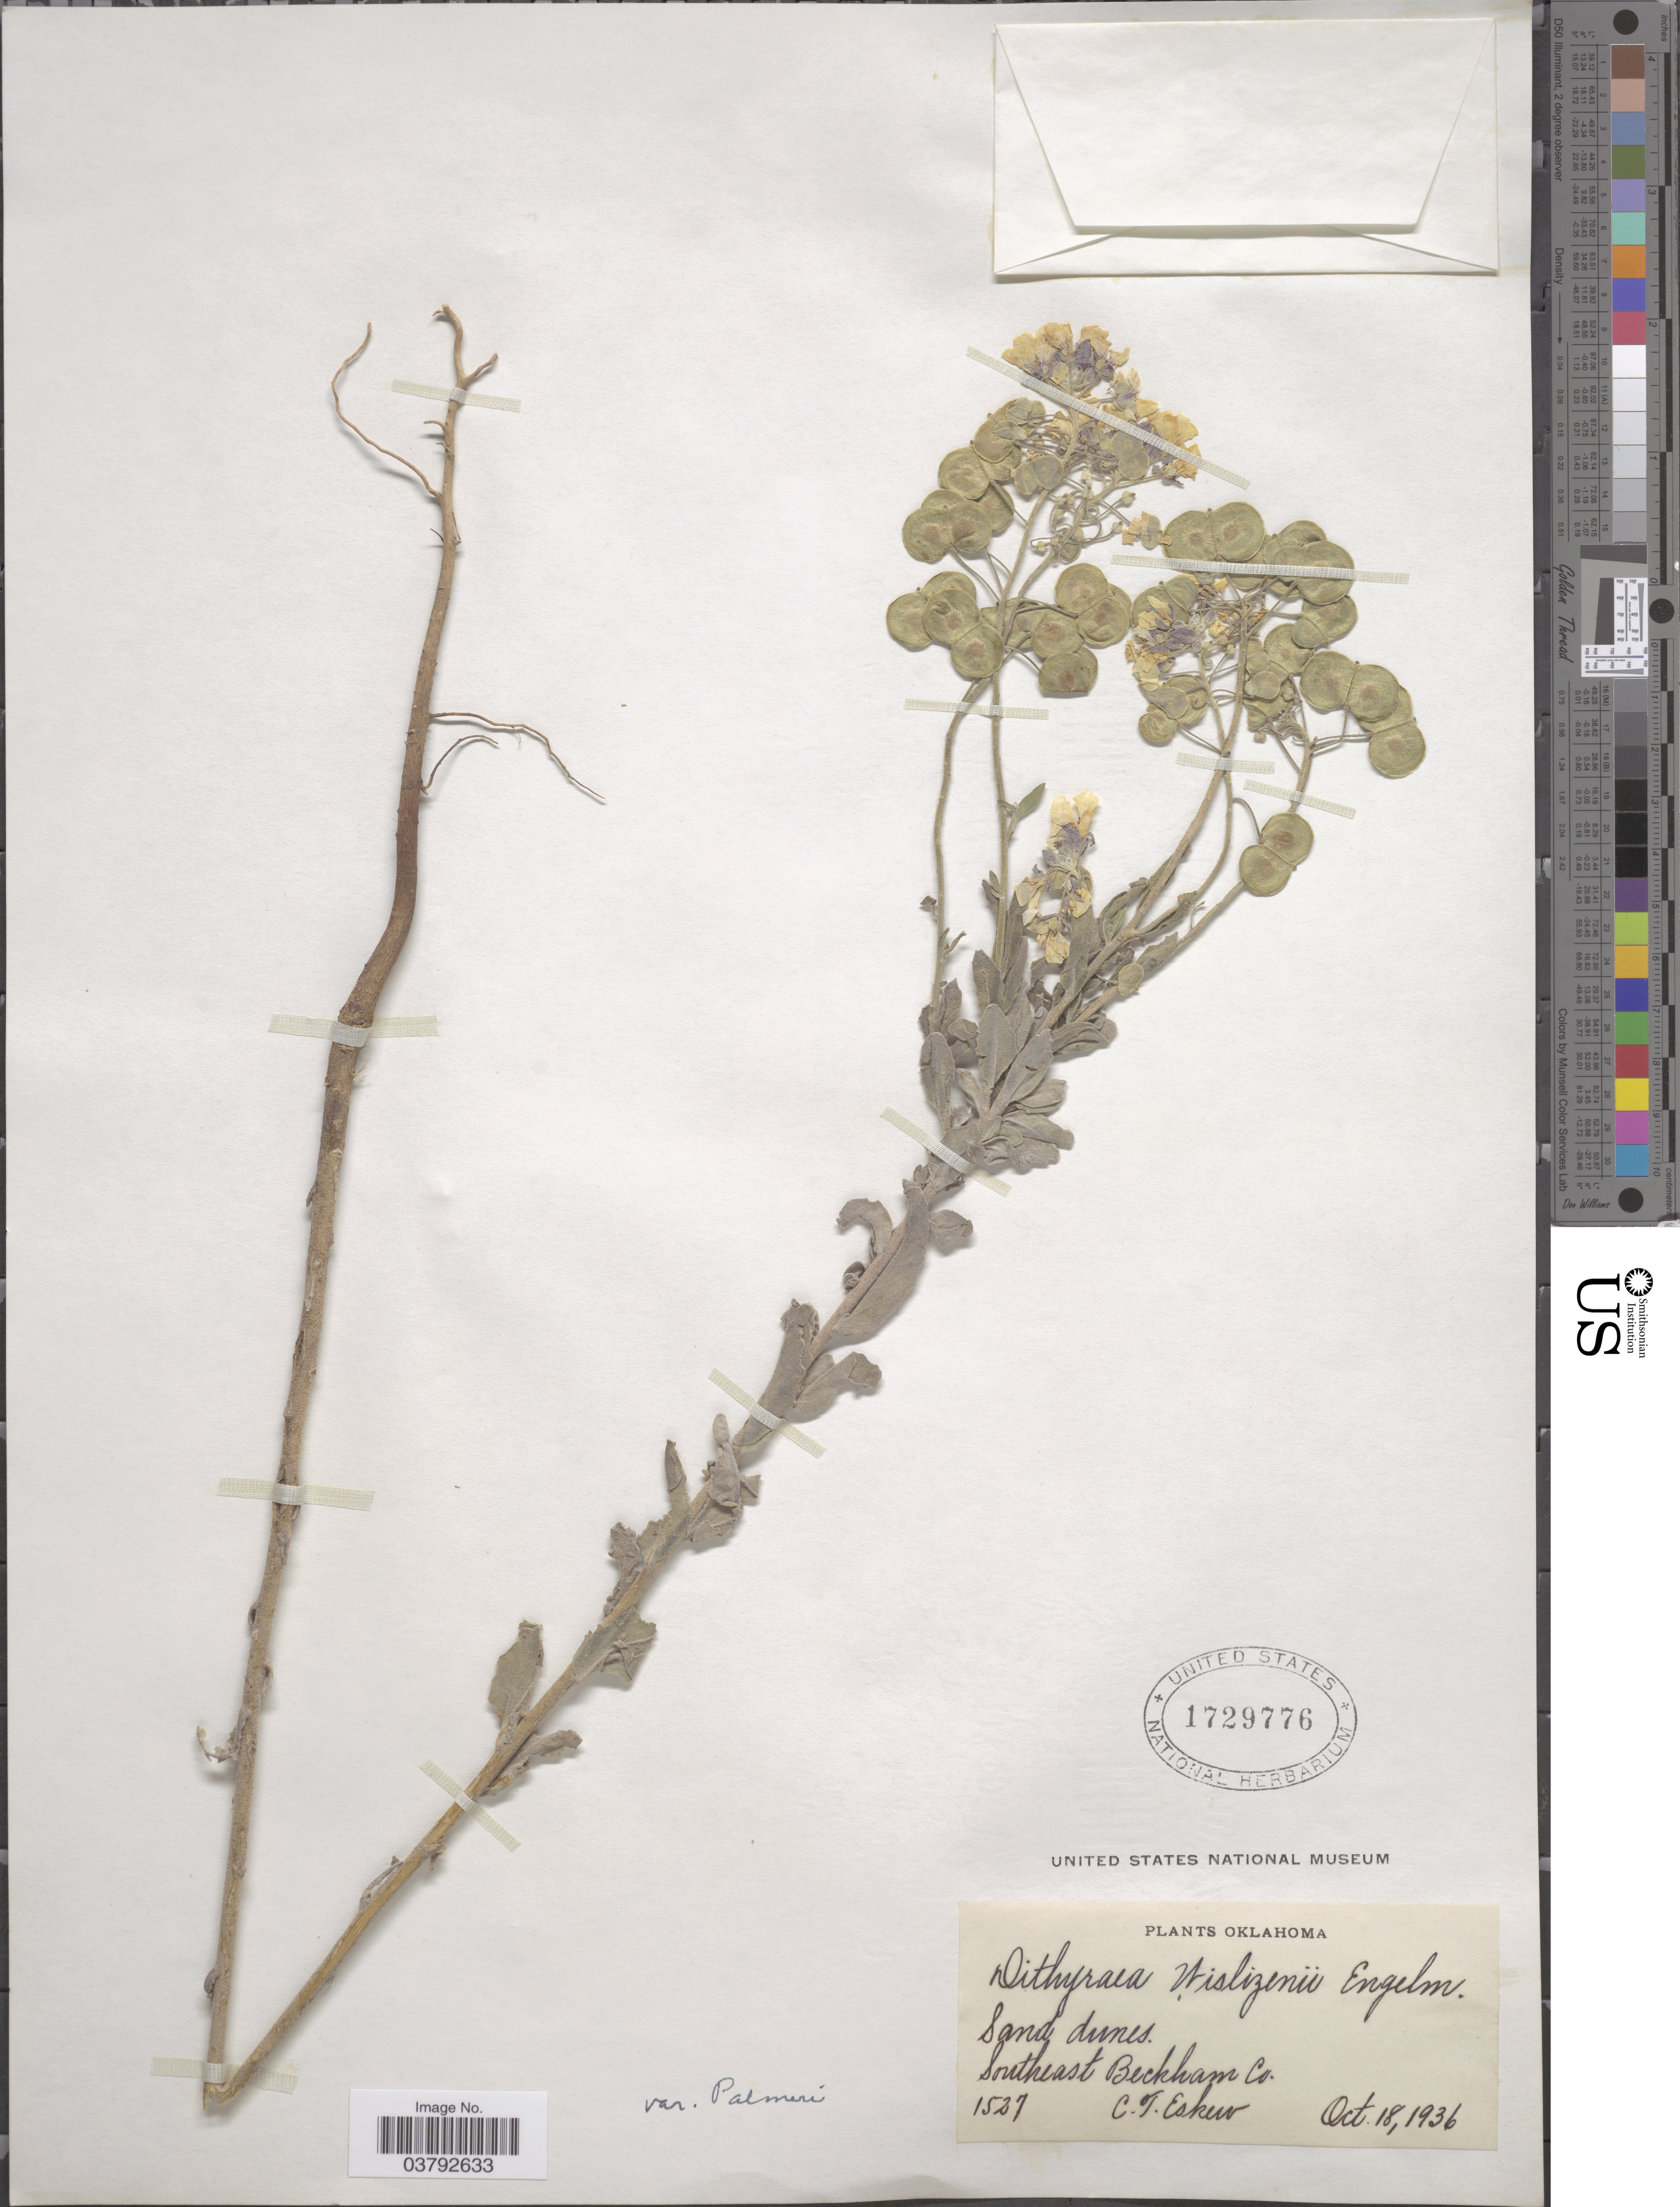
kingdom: Plantae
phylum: Tracheophyta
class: Magnoliopsida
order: Brassicales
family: Brassicaceae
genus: Dithyrea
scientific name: Dithyrea wislizeni var. palmeri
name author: Payson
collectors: C. Eskew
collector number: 1527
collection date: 1936-10-18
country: United States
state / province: Oklahoma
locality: Southeast Beckham Co.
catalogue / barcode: US 1729776